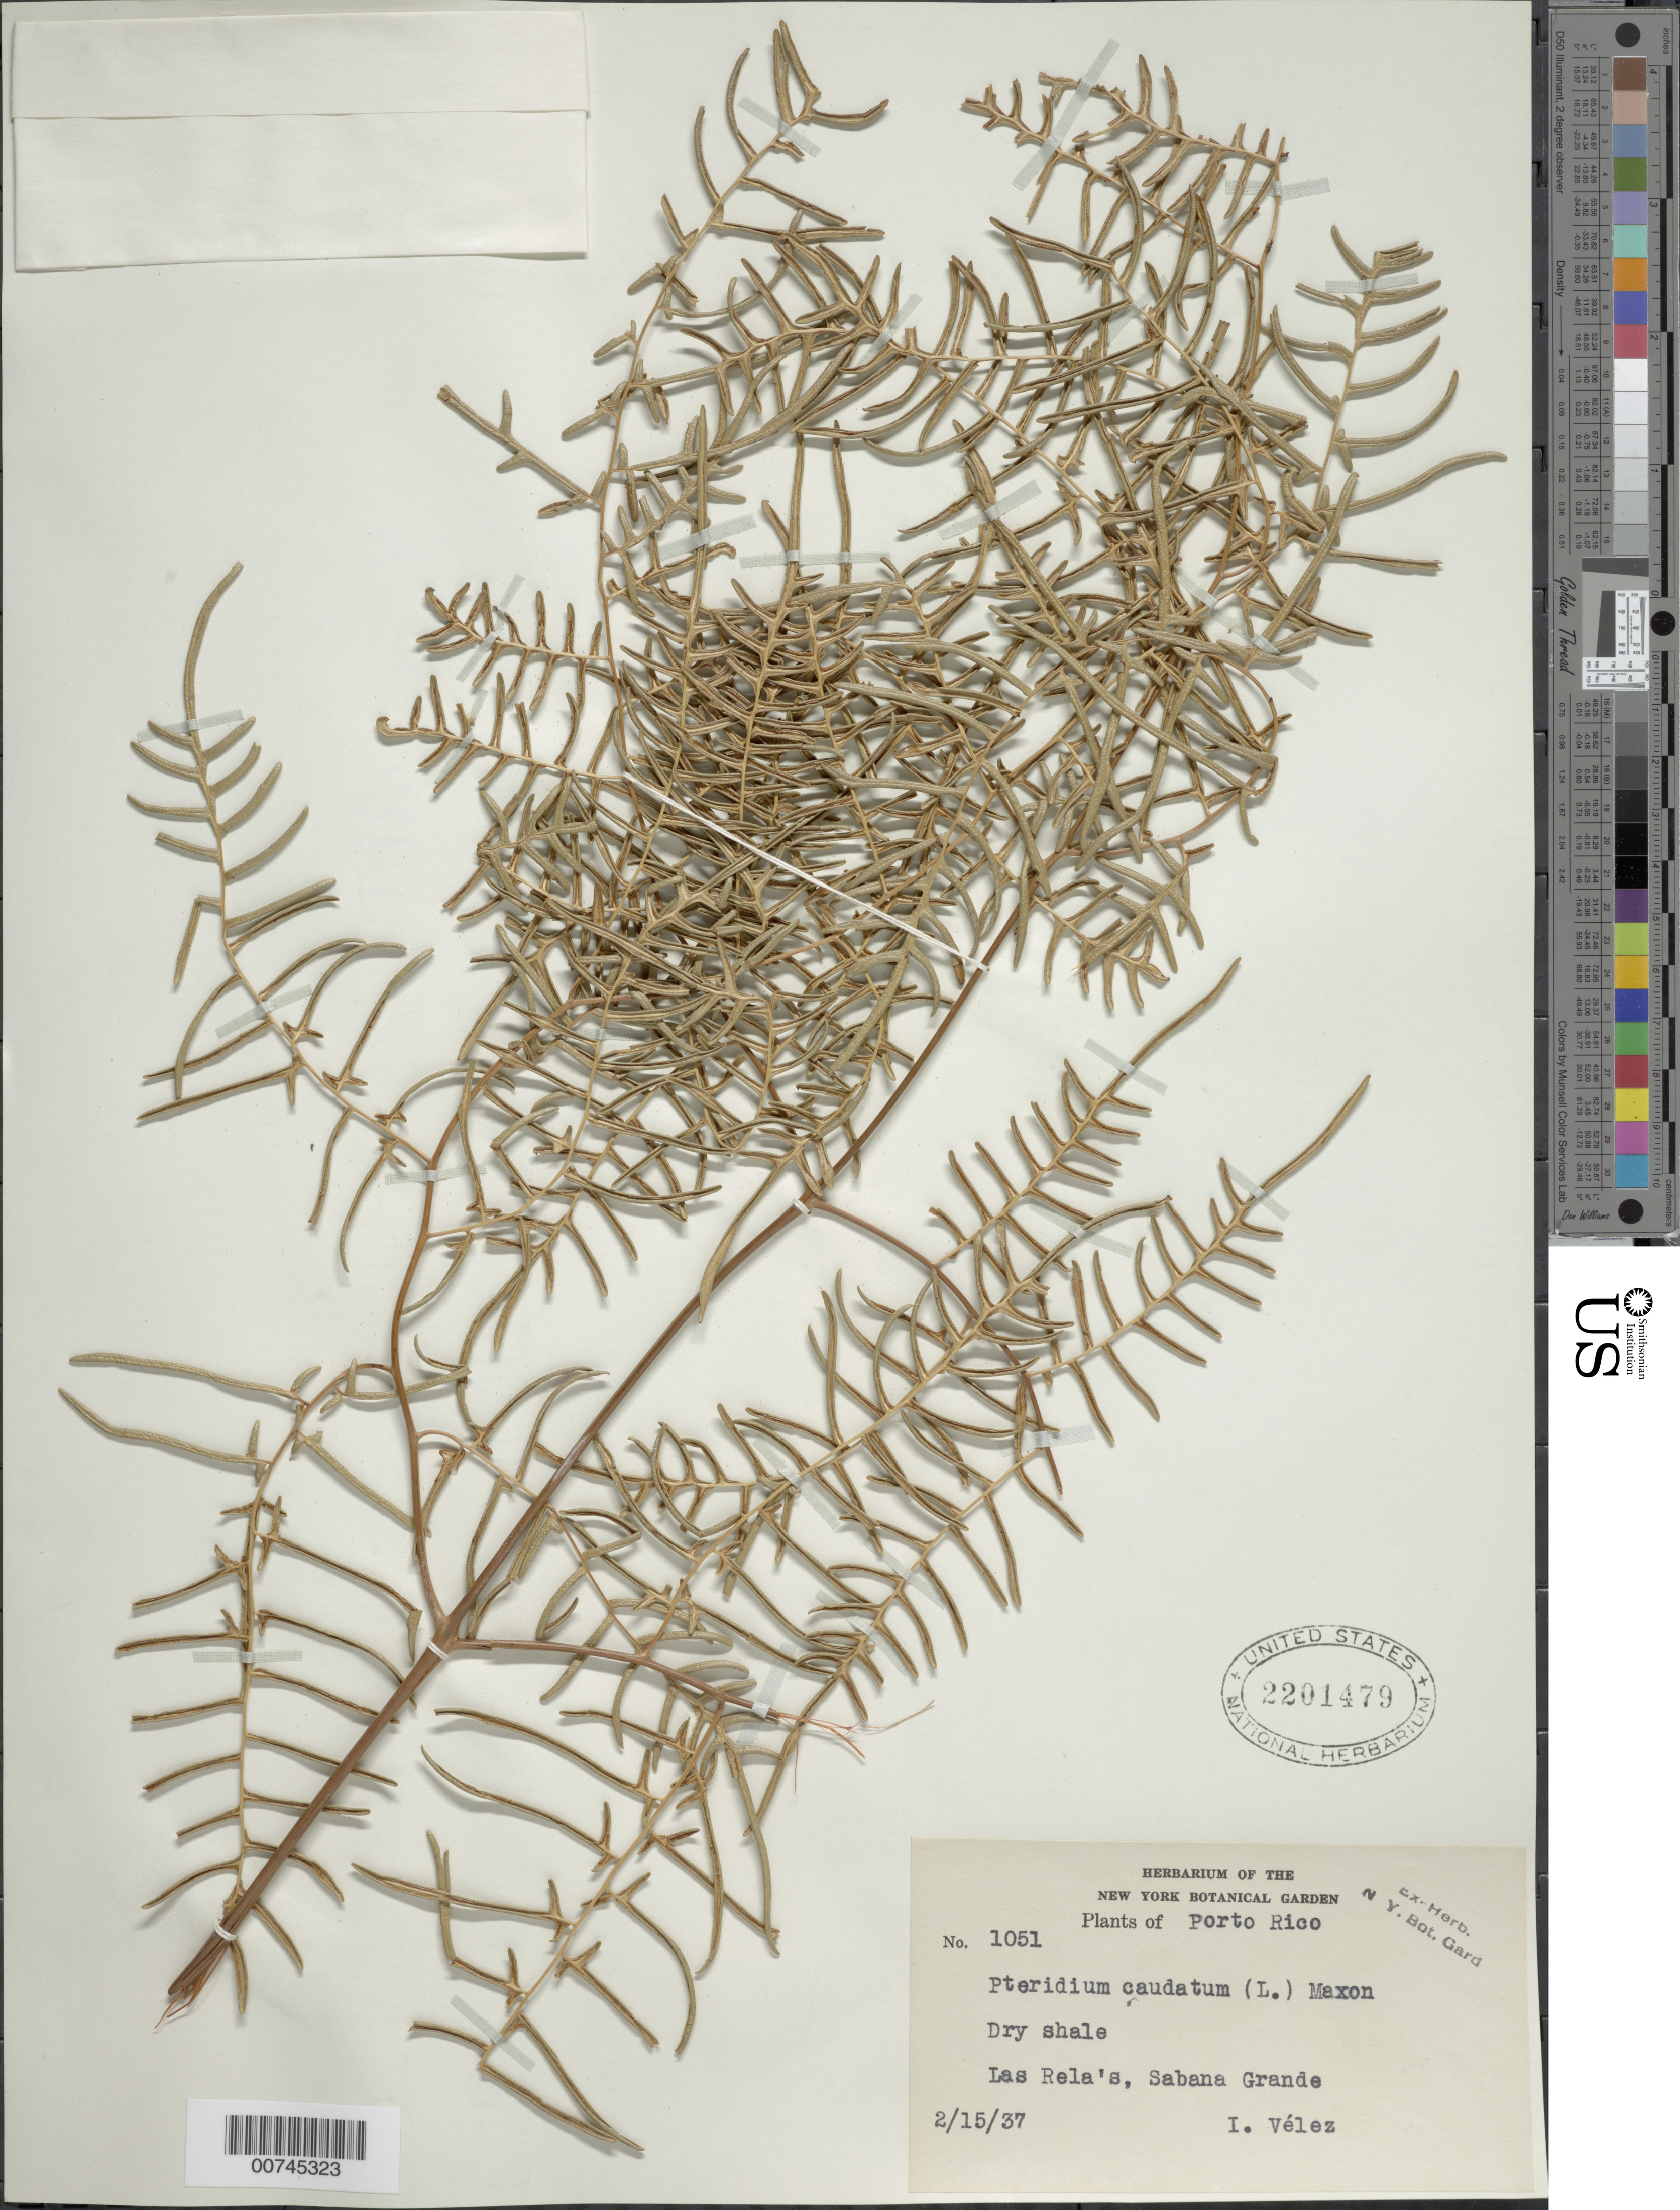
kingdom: Plantae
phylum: Tracheophyta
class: Polypodiopsida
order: Polypodiales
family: Dennstaedtiaceae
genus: Pteridium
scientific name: Pteridium caudatum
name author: (L.) Maxon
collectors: I. Velez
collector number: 1051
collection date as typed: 15 Feb 1937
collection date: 1937-02-15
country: Puerto Rico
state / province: Sabana Grande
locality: La Rela's Sabana Grande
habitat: Dry shale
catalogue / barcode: US 2201479